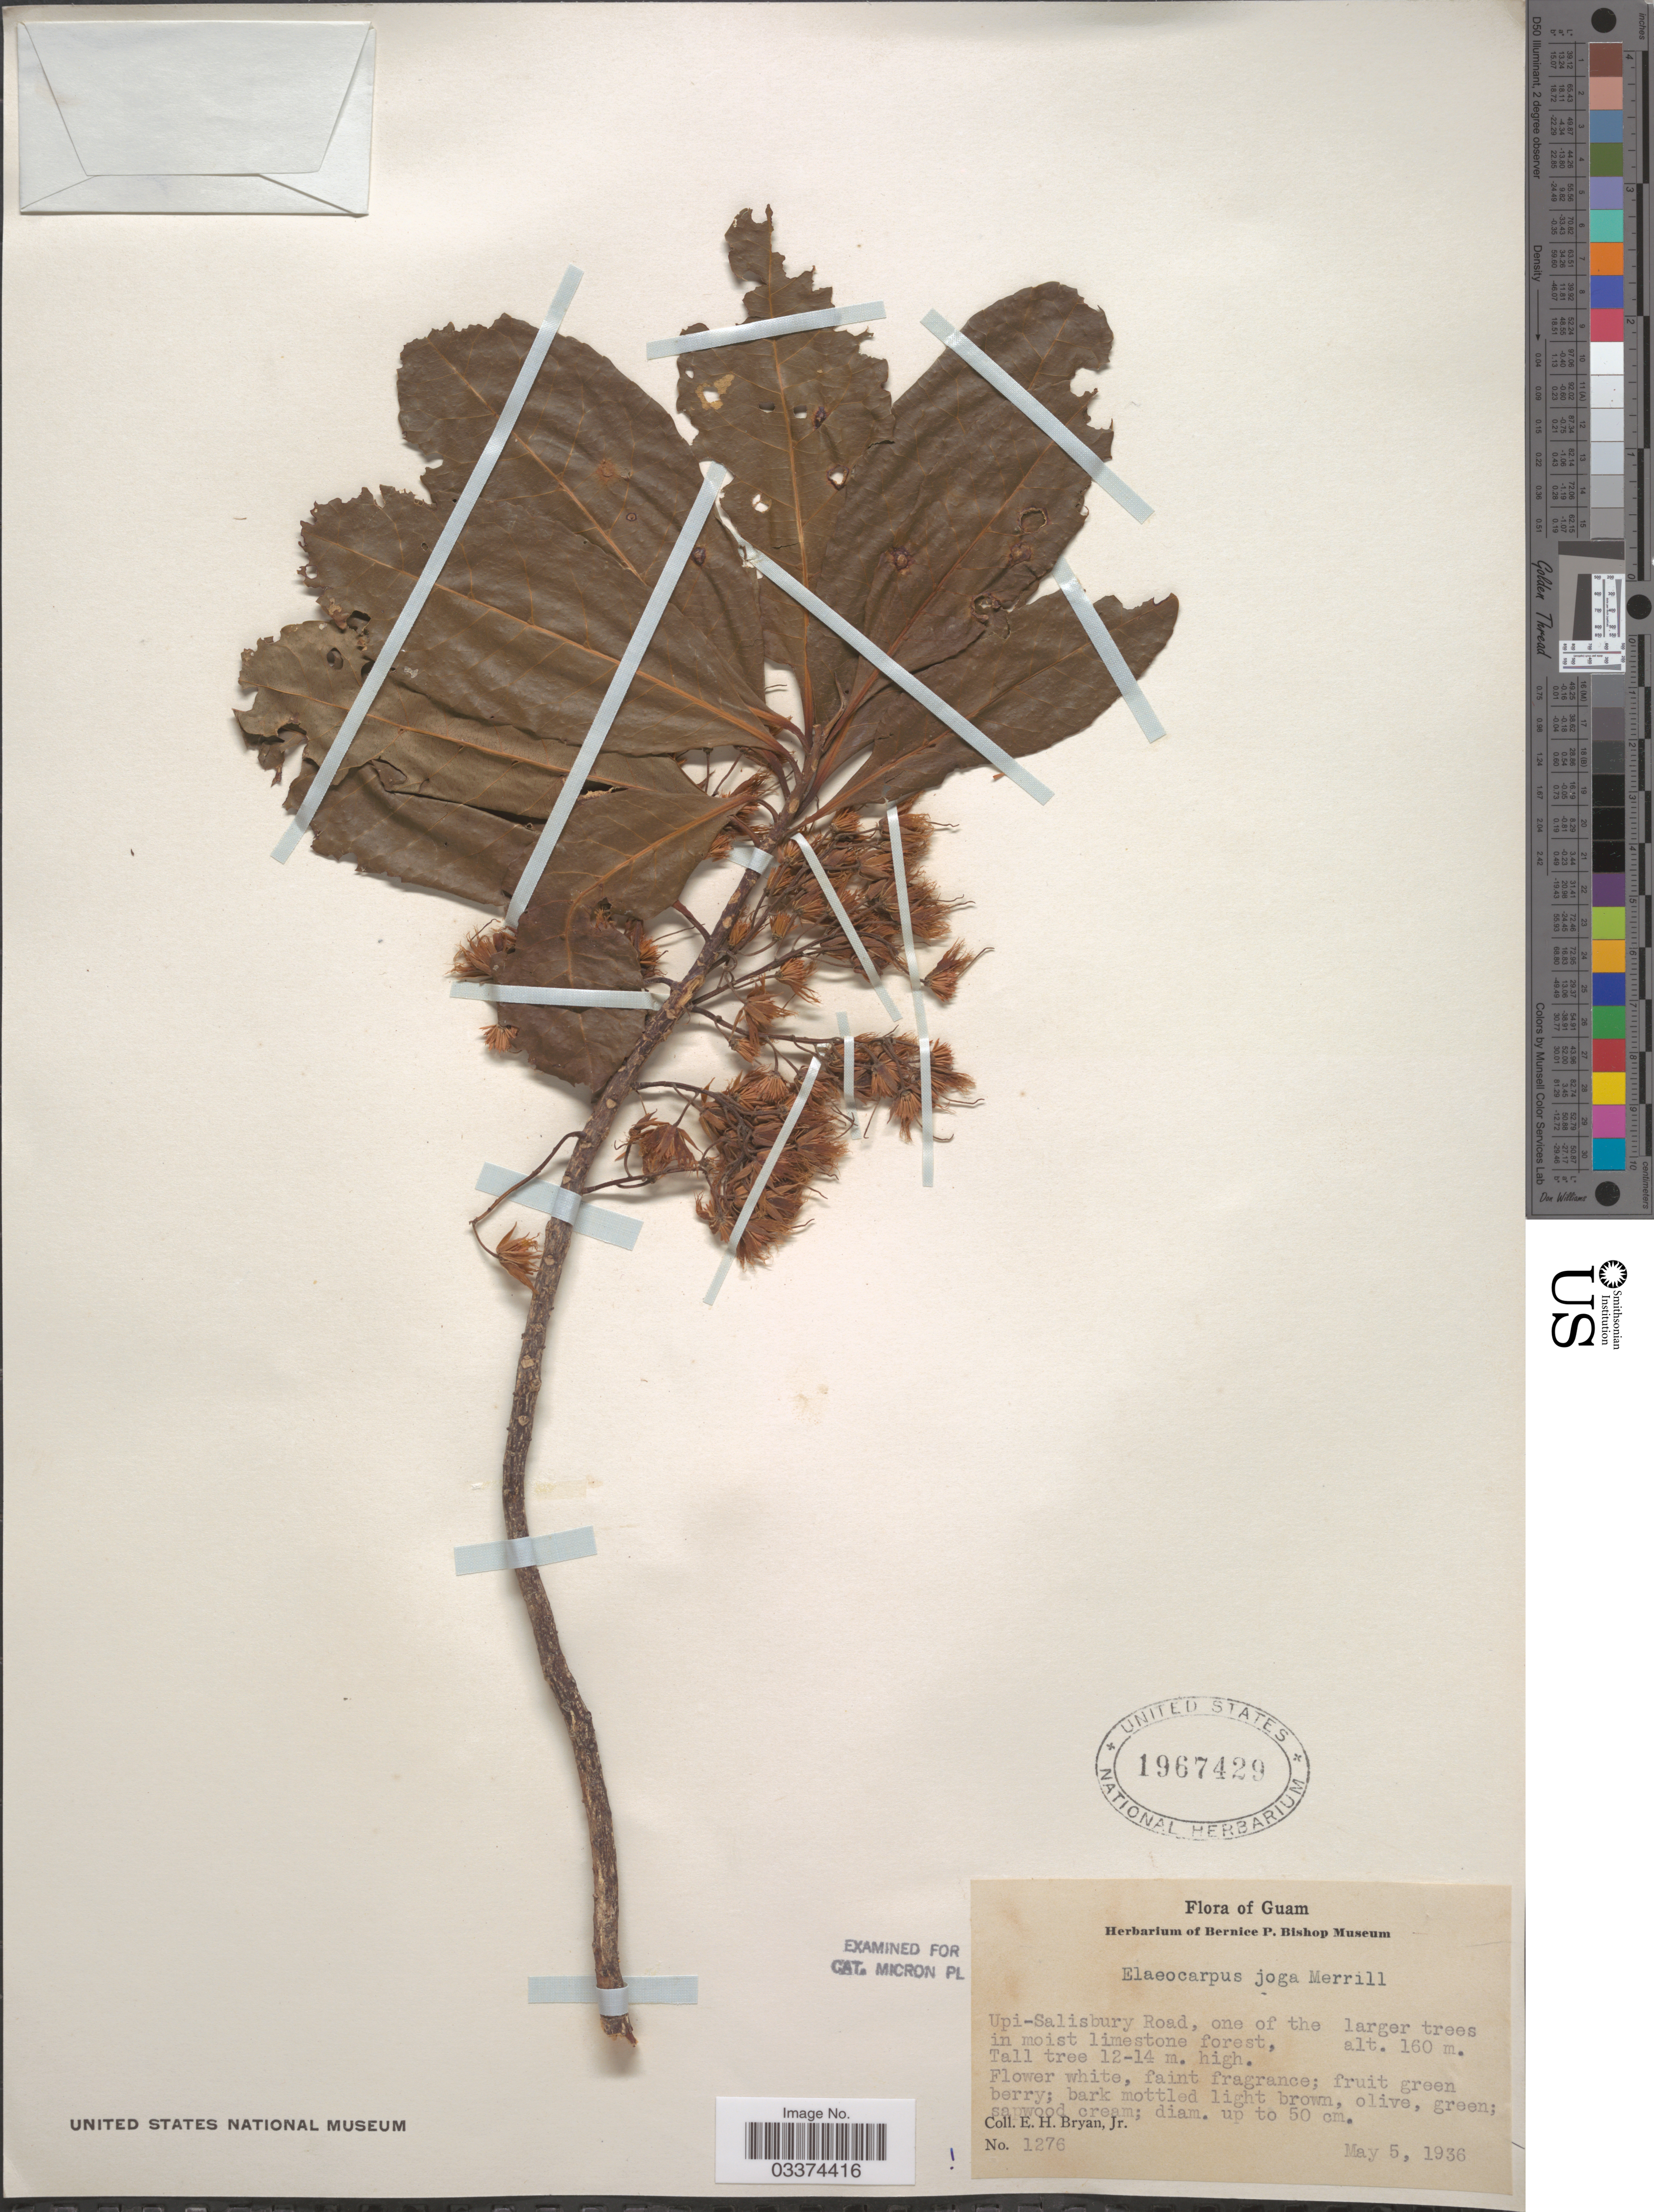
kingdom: Plantae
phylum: Tracheophyta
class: Magnoliopsida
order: Oxalidales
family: Elaeocarpaceae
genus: Elaeocarpus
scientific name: Elaeocarpus joga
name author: Merr.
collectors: E. Bryan Jr.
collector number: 1276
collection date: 1936-05-05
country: Guam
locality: Upi-Salisbury Road.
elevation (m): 160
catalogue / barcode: US 1967429